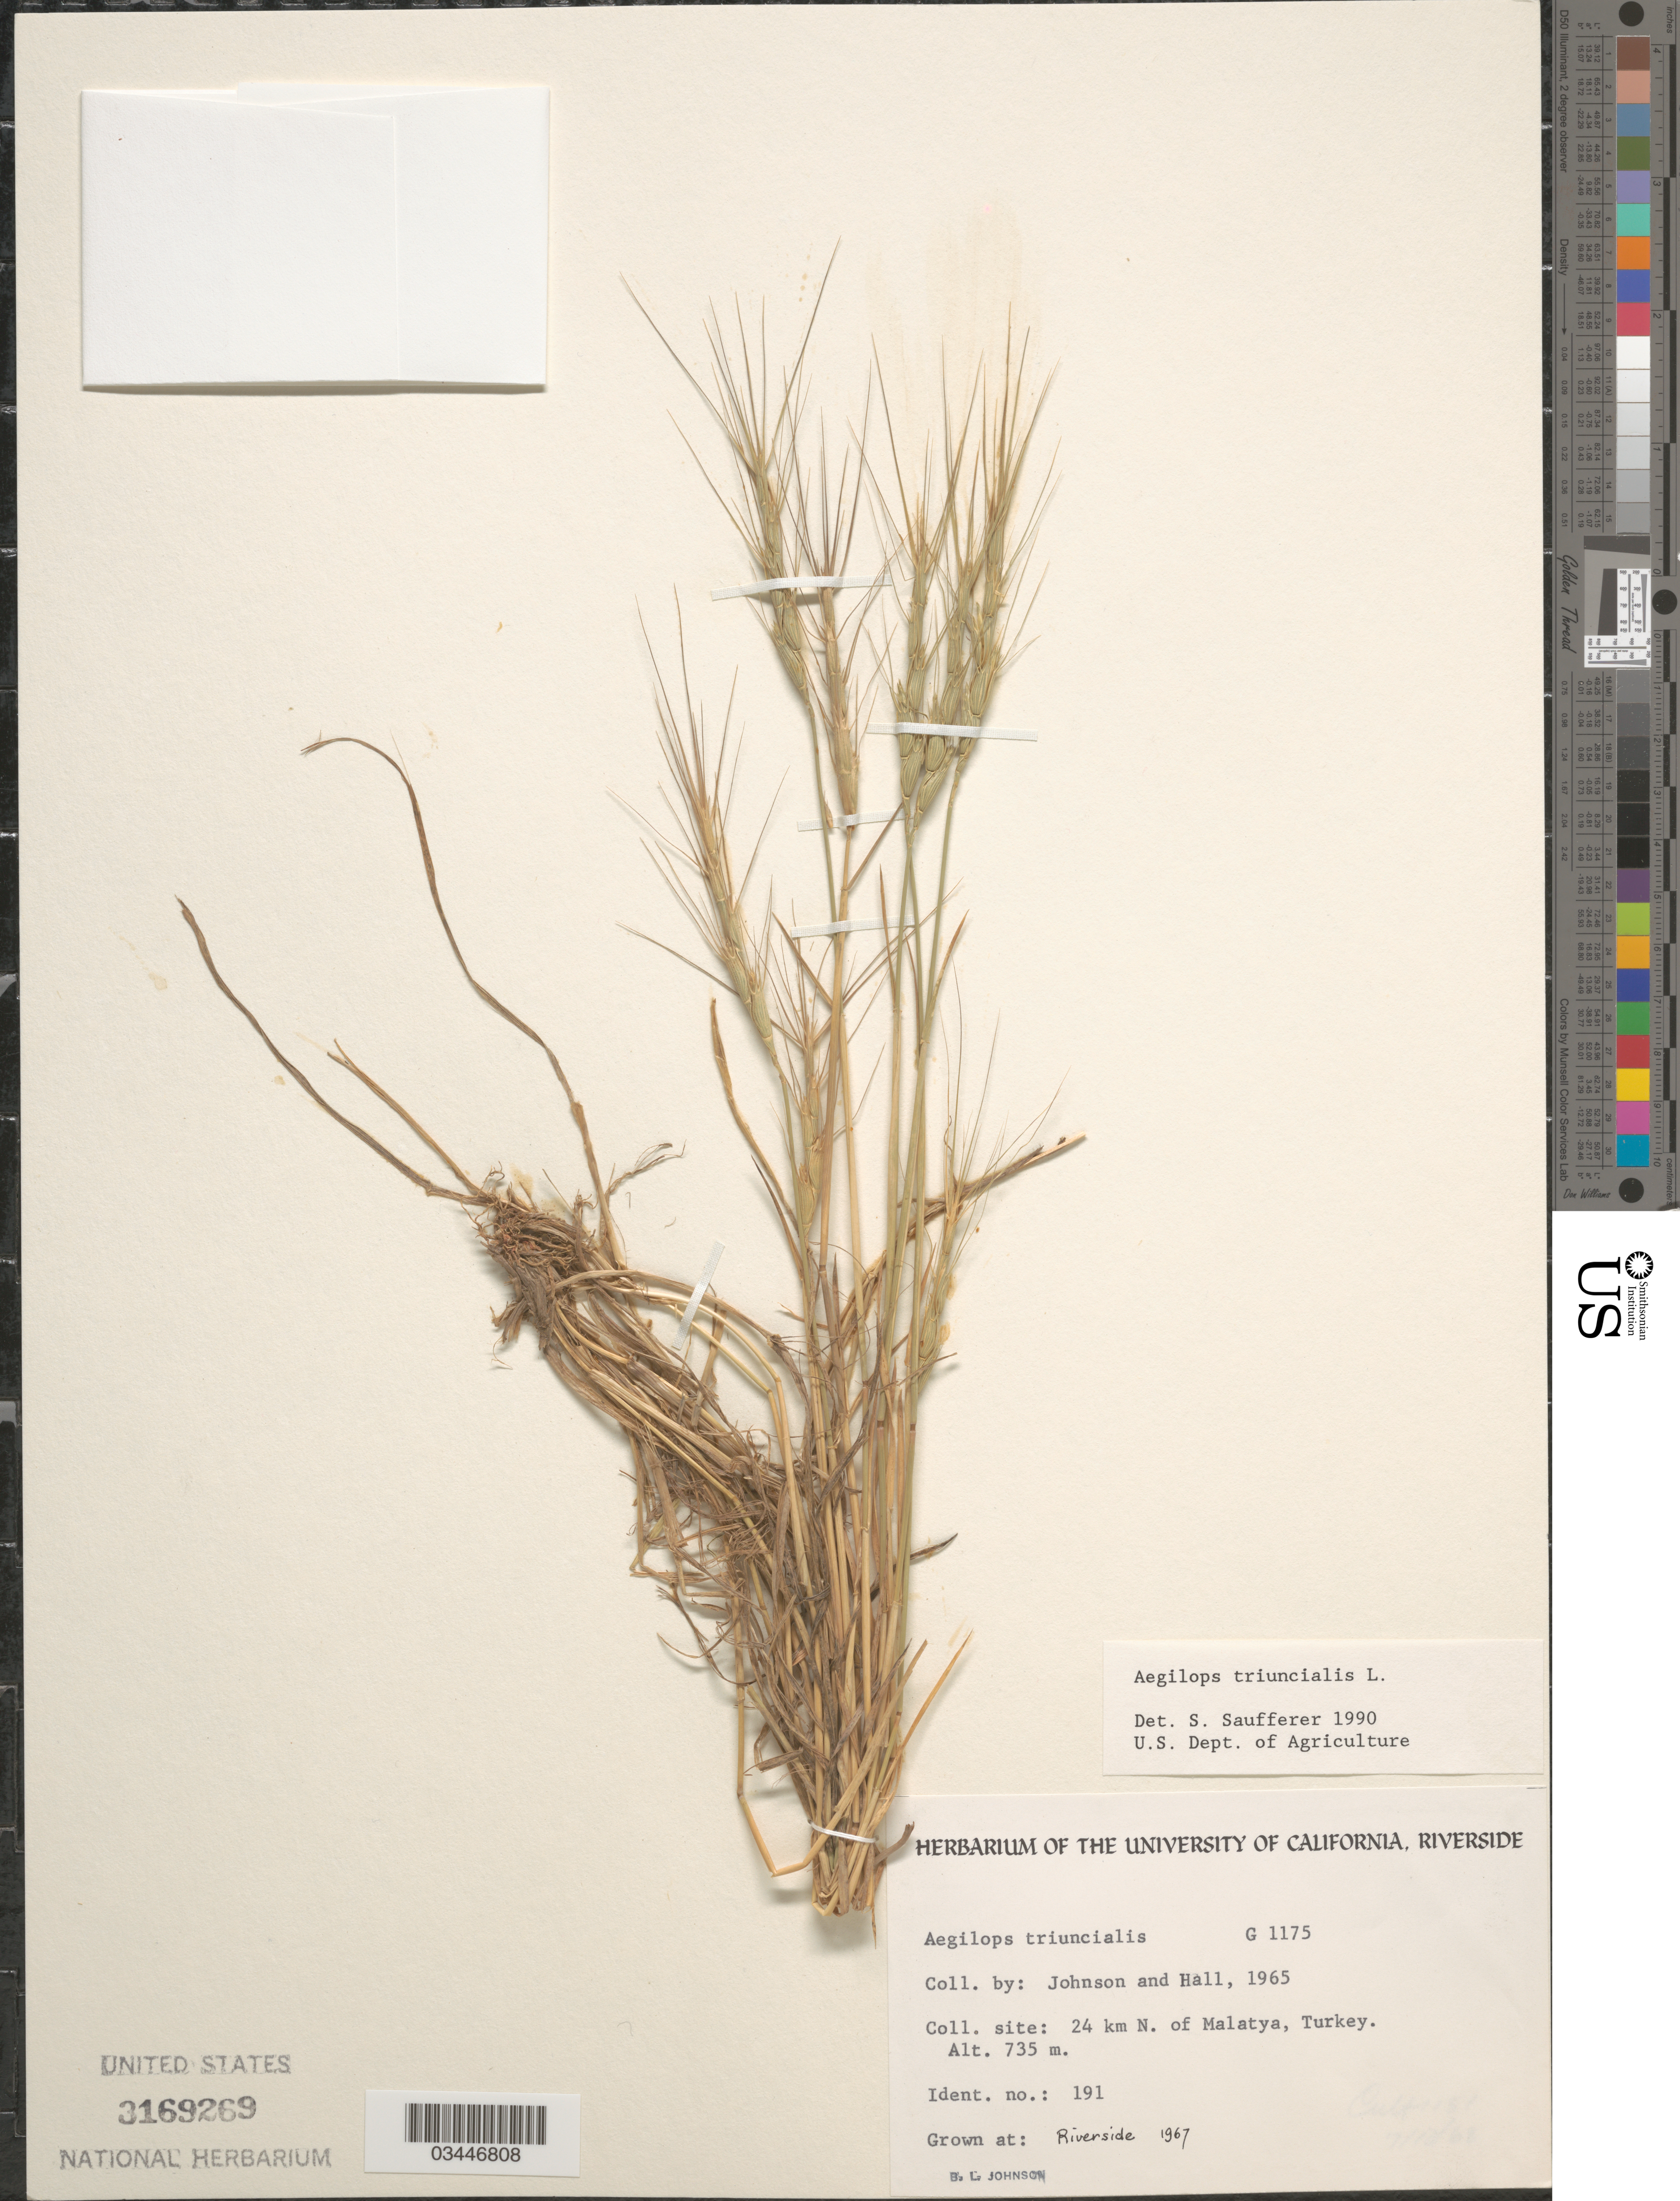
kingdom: Plantae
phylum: Tracheophyta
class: Liliopsida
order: Poales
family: Poaceae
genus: Aegilops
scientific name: Aegilops triuncialis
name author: L.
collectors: B. Johnson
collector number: G1175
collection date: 1967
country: United States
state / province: California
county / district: Riverside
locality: Riverside.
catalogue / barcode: US 3169269